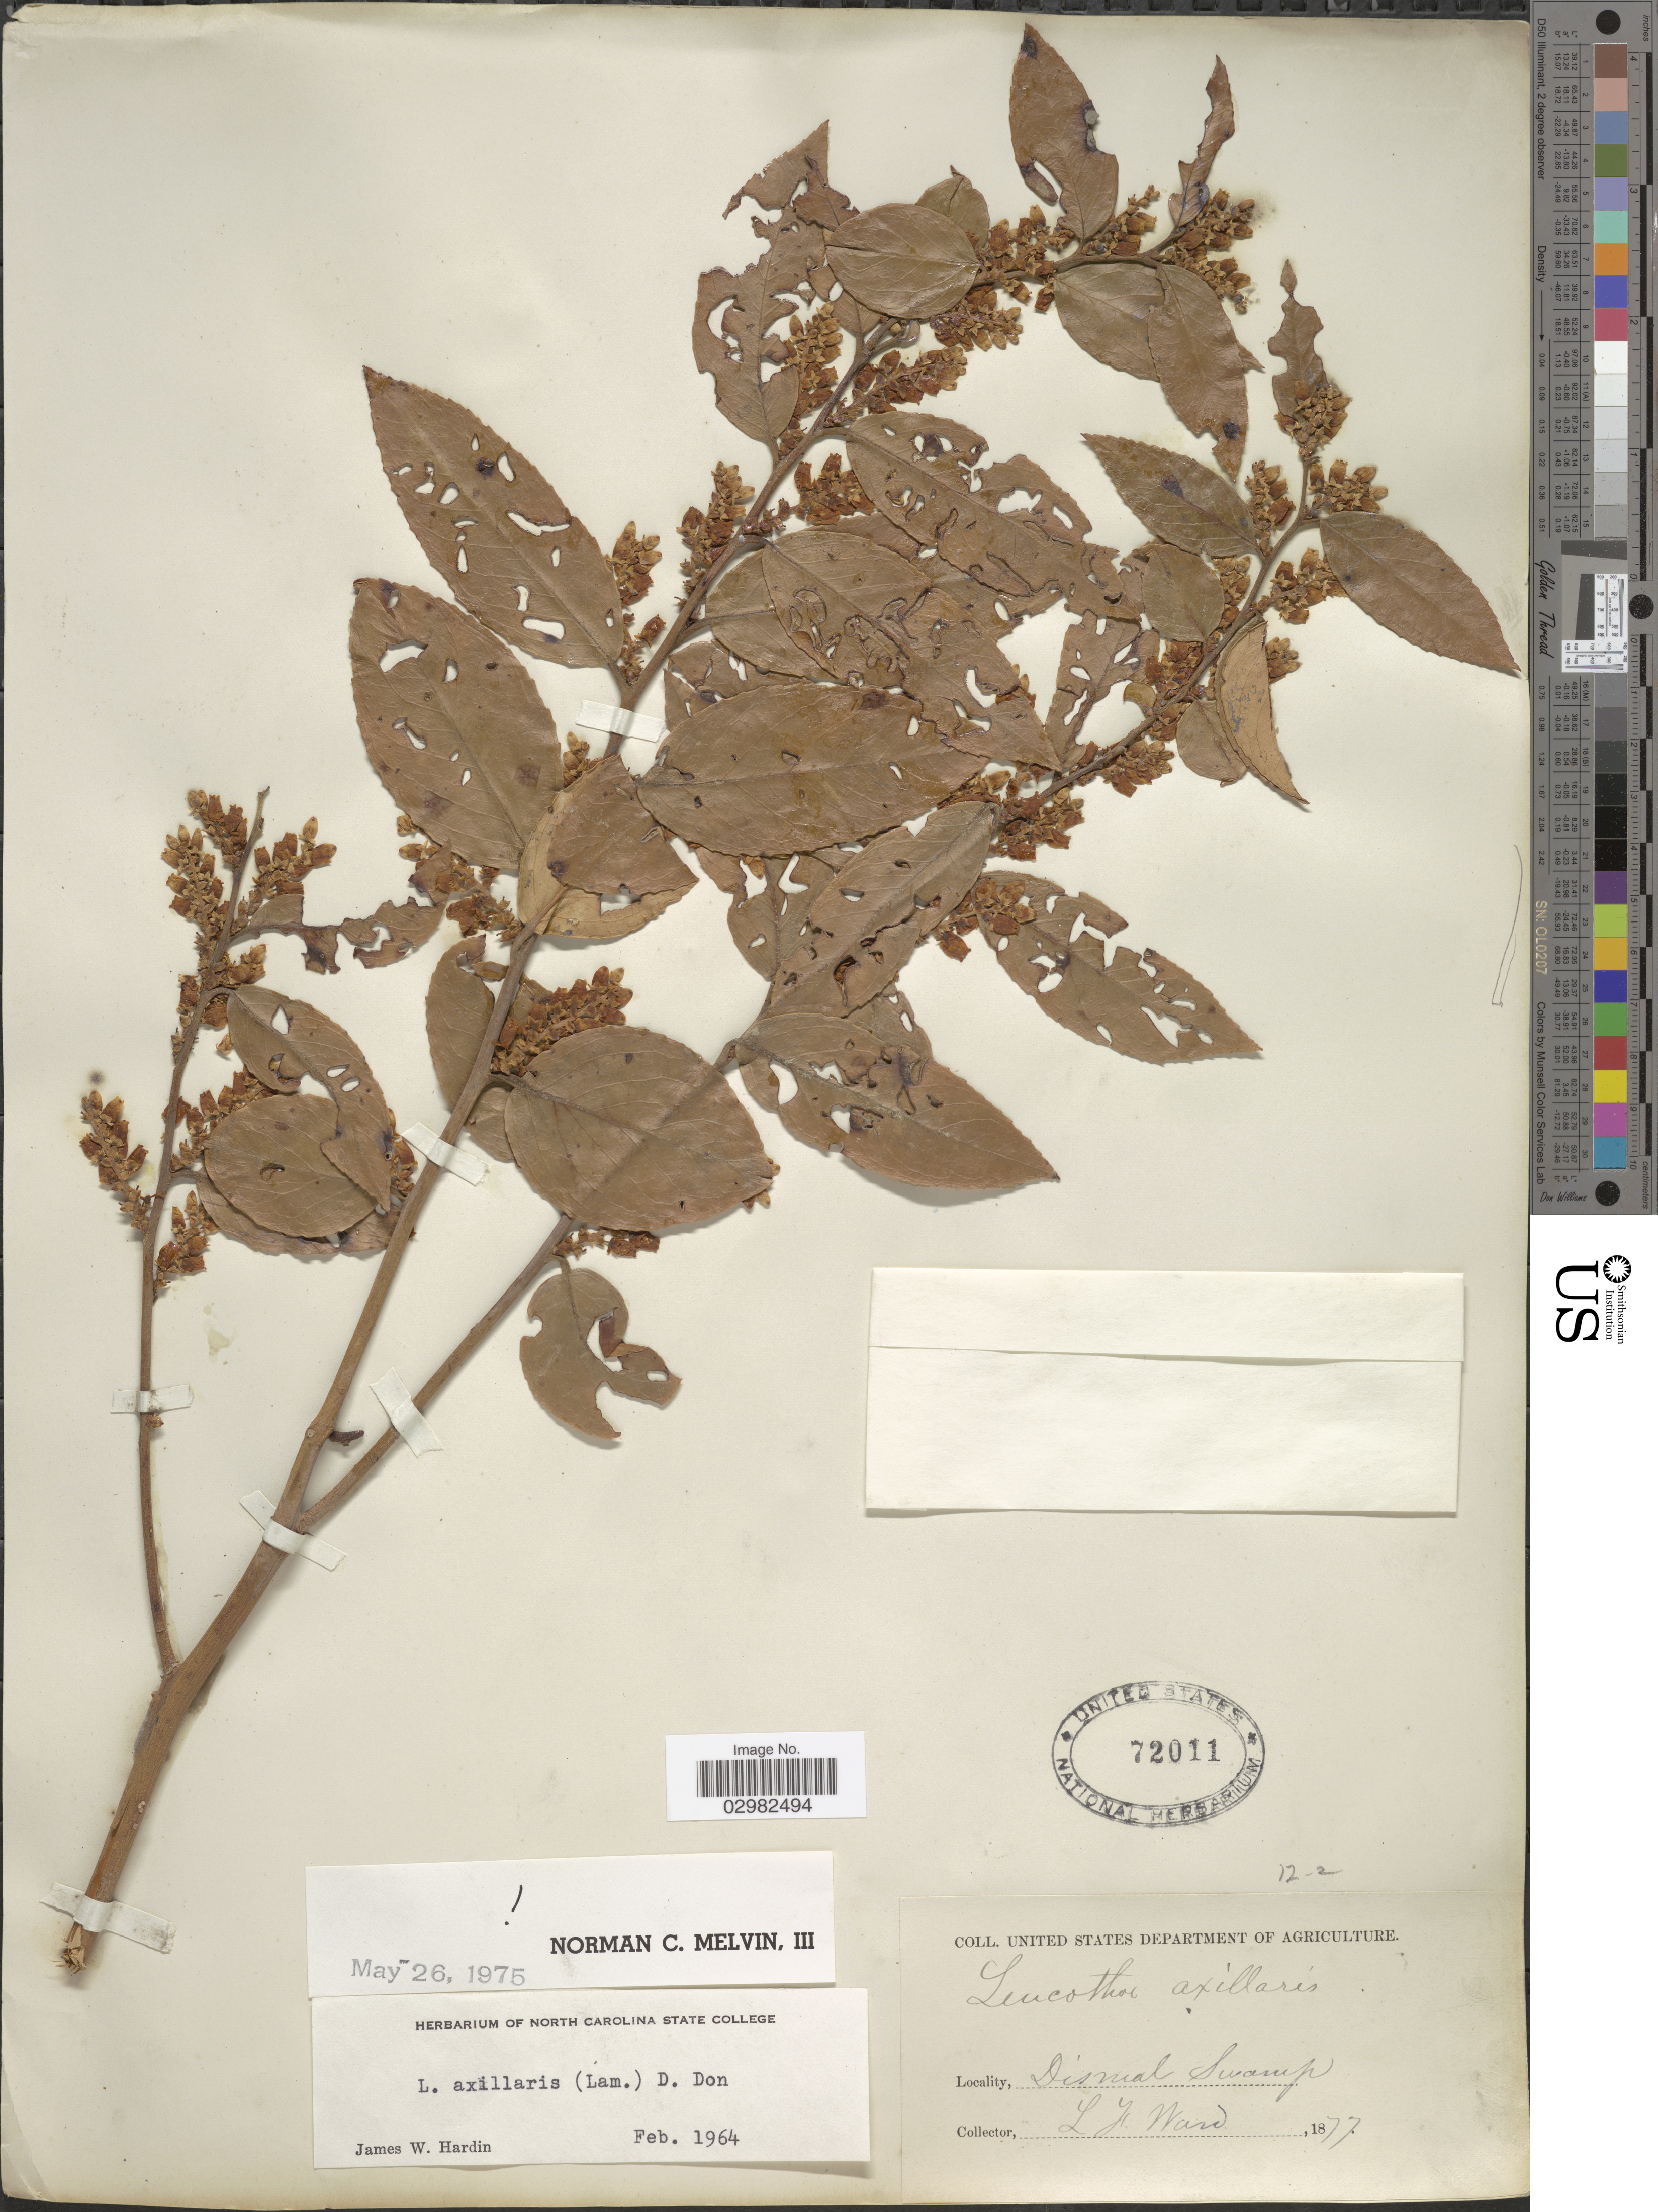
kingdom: Plantae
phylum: Tracheophyta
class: Magnoliopsida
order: Ericales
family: Ericaceae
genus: Leucothoe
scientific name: Leucothoë axillaris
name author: (Lam.) D. Don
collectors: L. Ward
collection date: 1877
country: United States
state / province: Virginia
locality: Dismal Swamp.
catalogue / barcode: US 72011